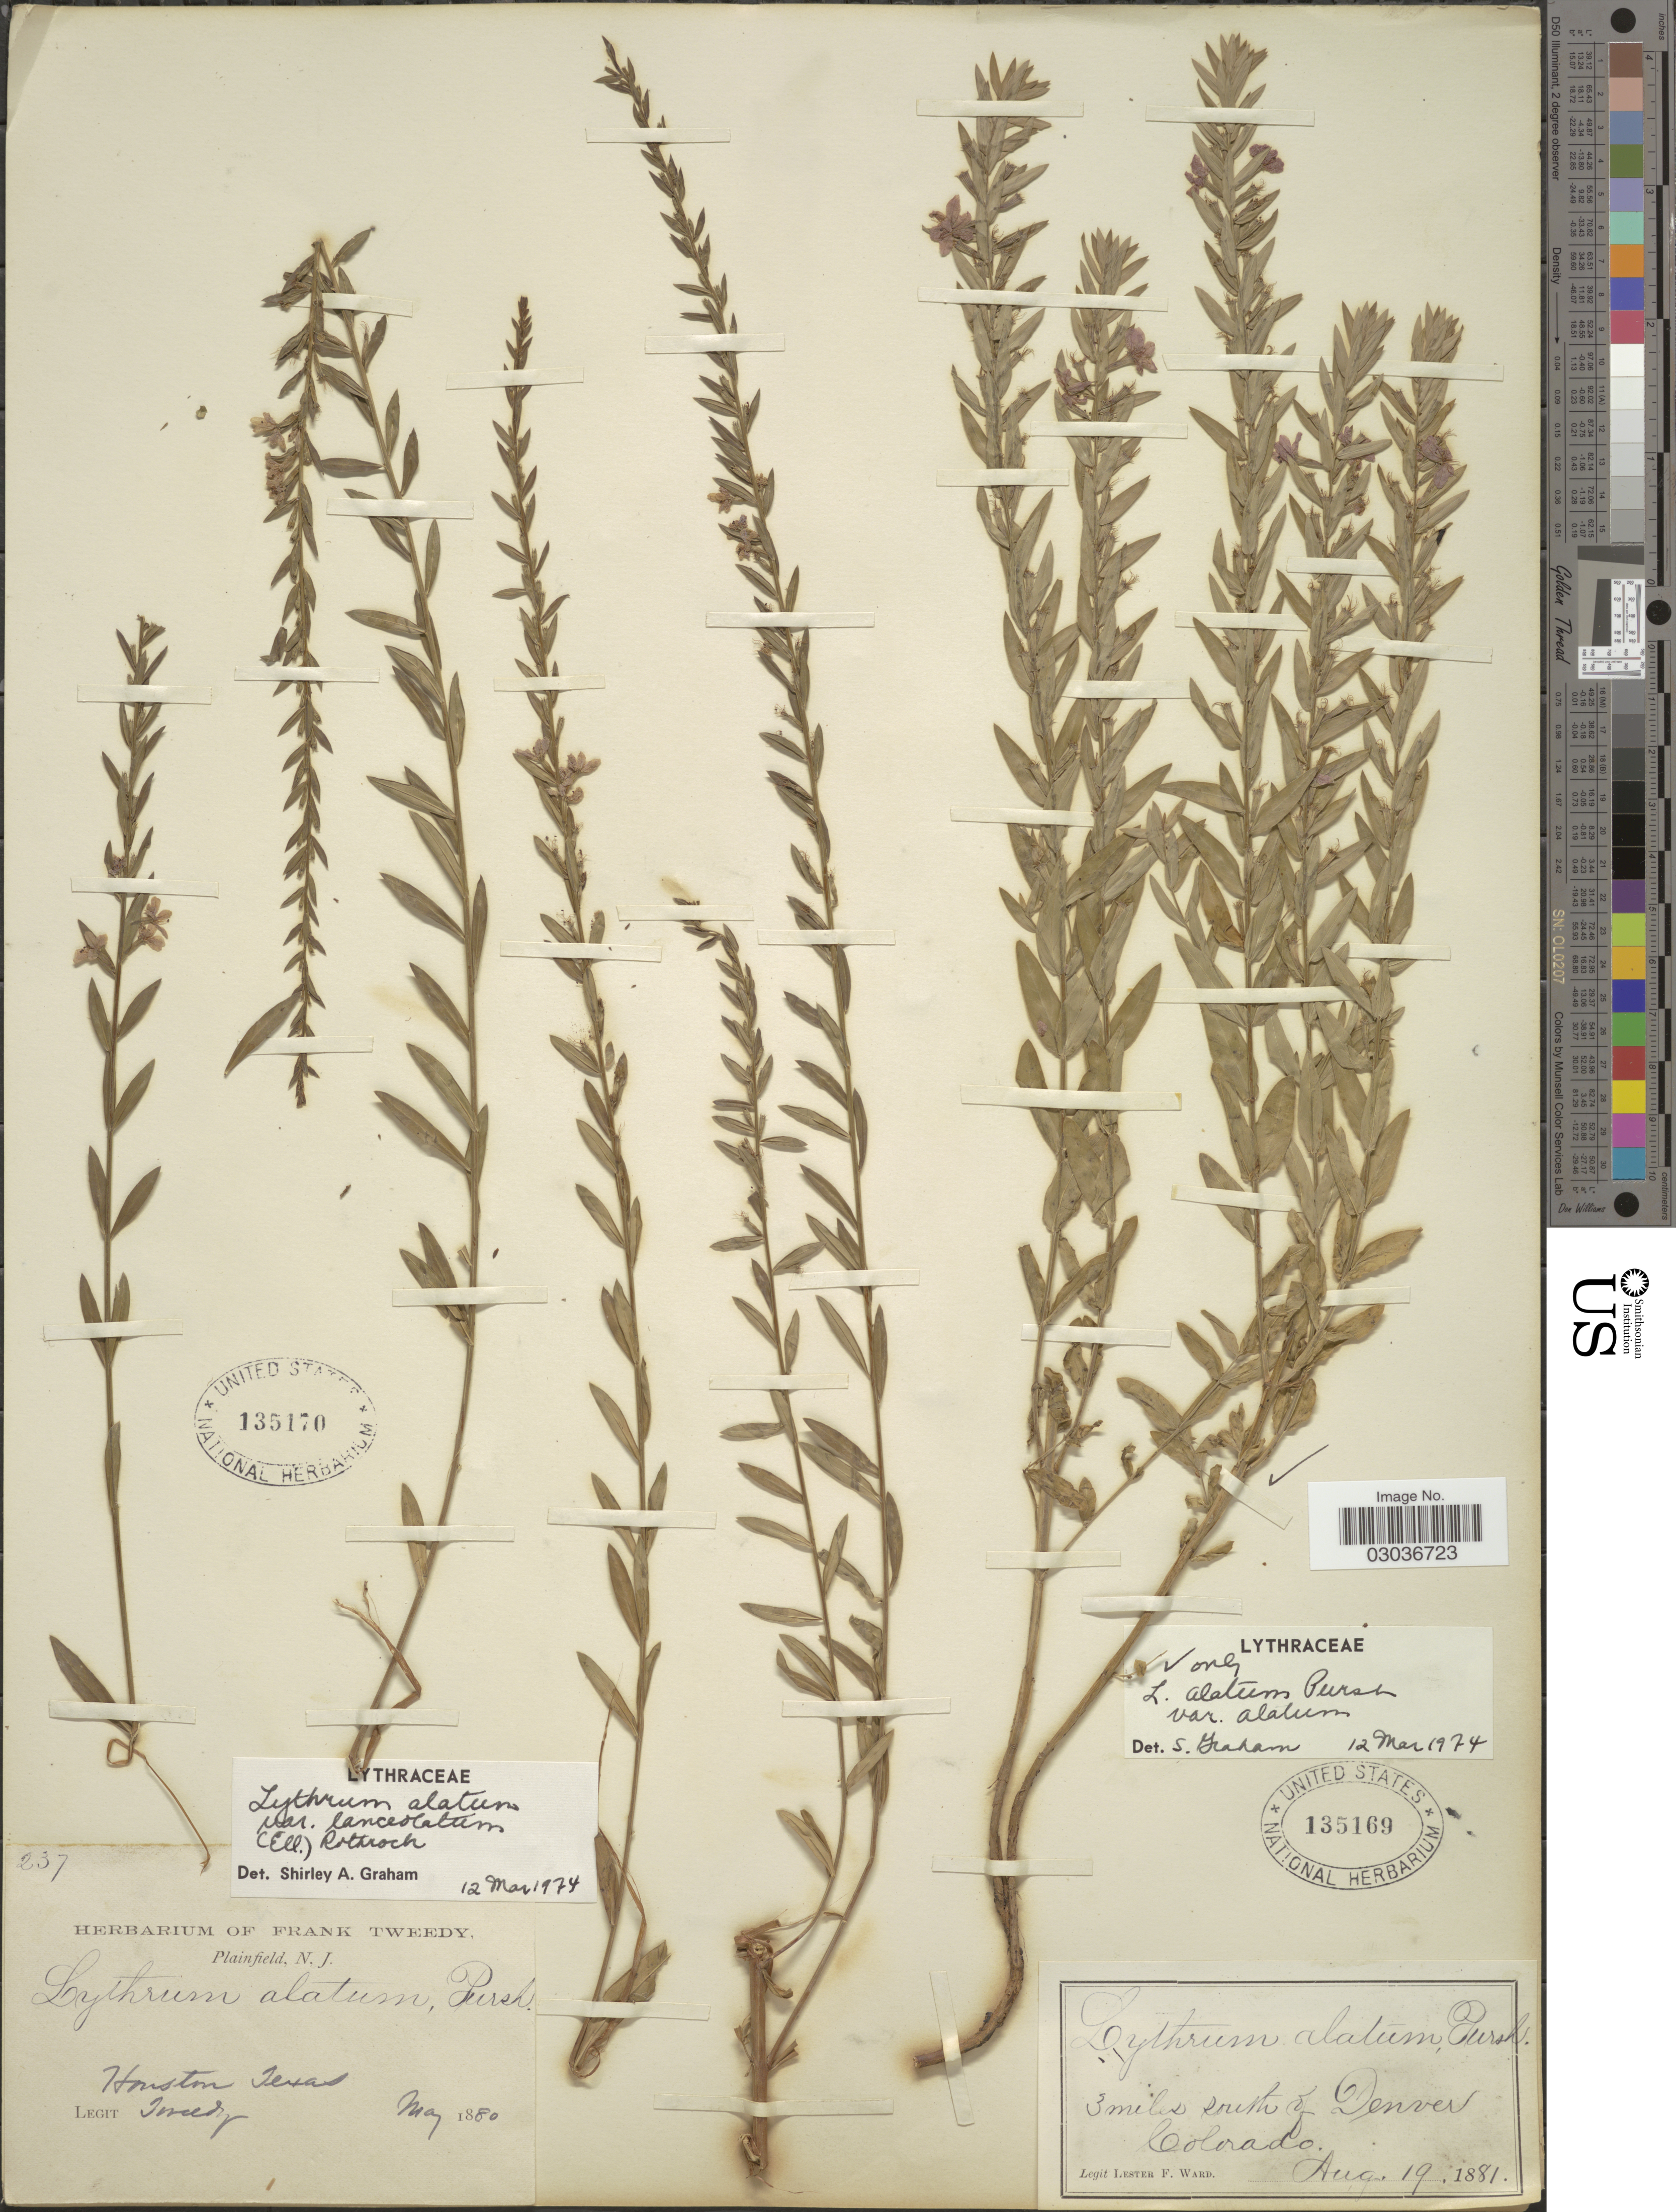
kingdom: Plantae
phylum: Tracheophyta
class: Magnoliopsida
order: Myrtales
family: Lythraceae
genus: Lythrum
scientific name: Lythrum alatum var. lanceolatum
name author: (Elliott) A. Gray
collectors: F. Tweedy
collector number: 237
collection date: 1880-05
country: United States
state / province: Texas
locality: Houston.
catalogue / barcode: US 135170-2